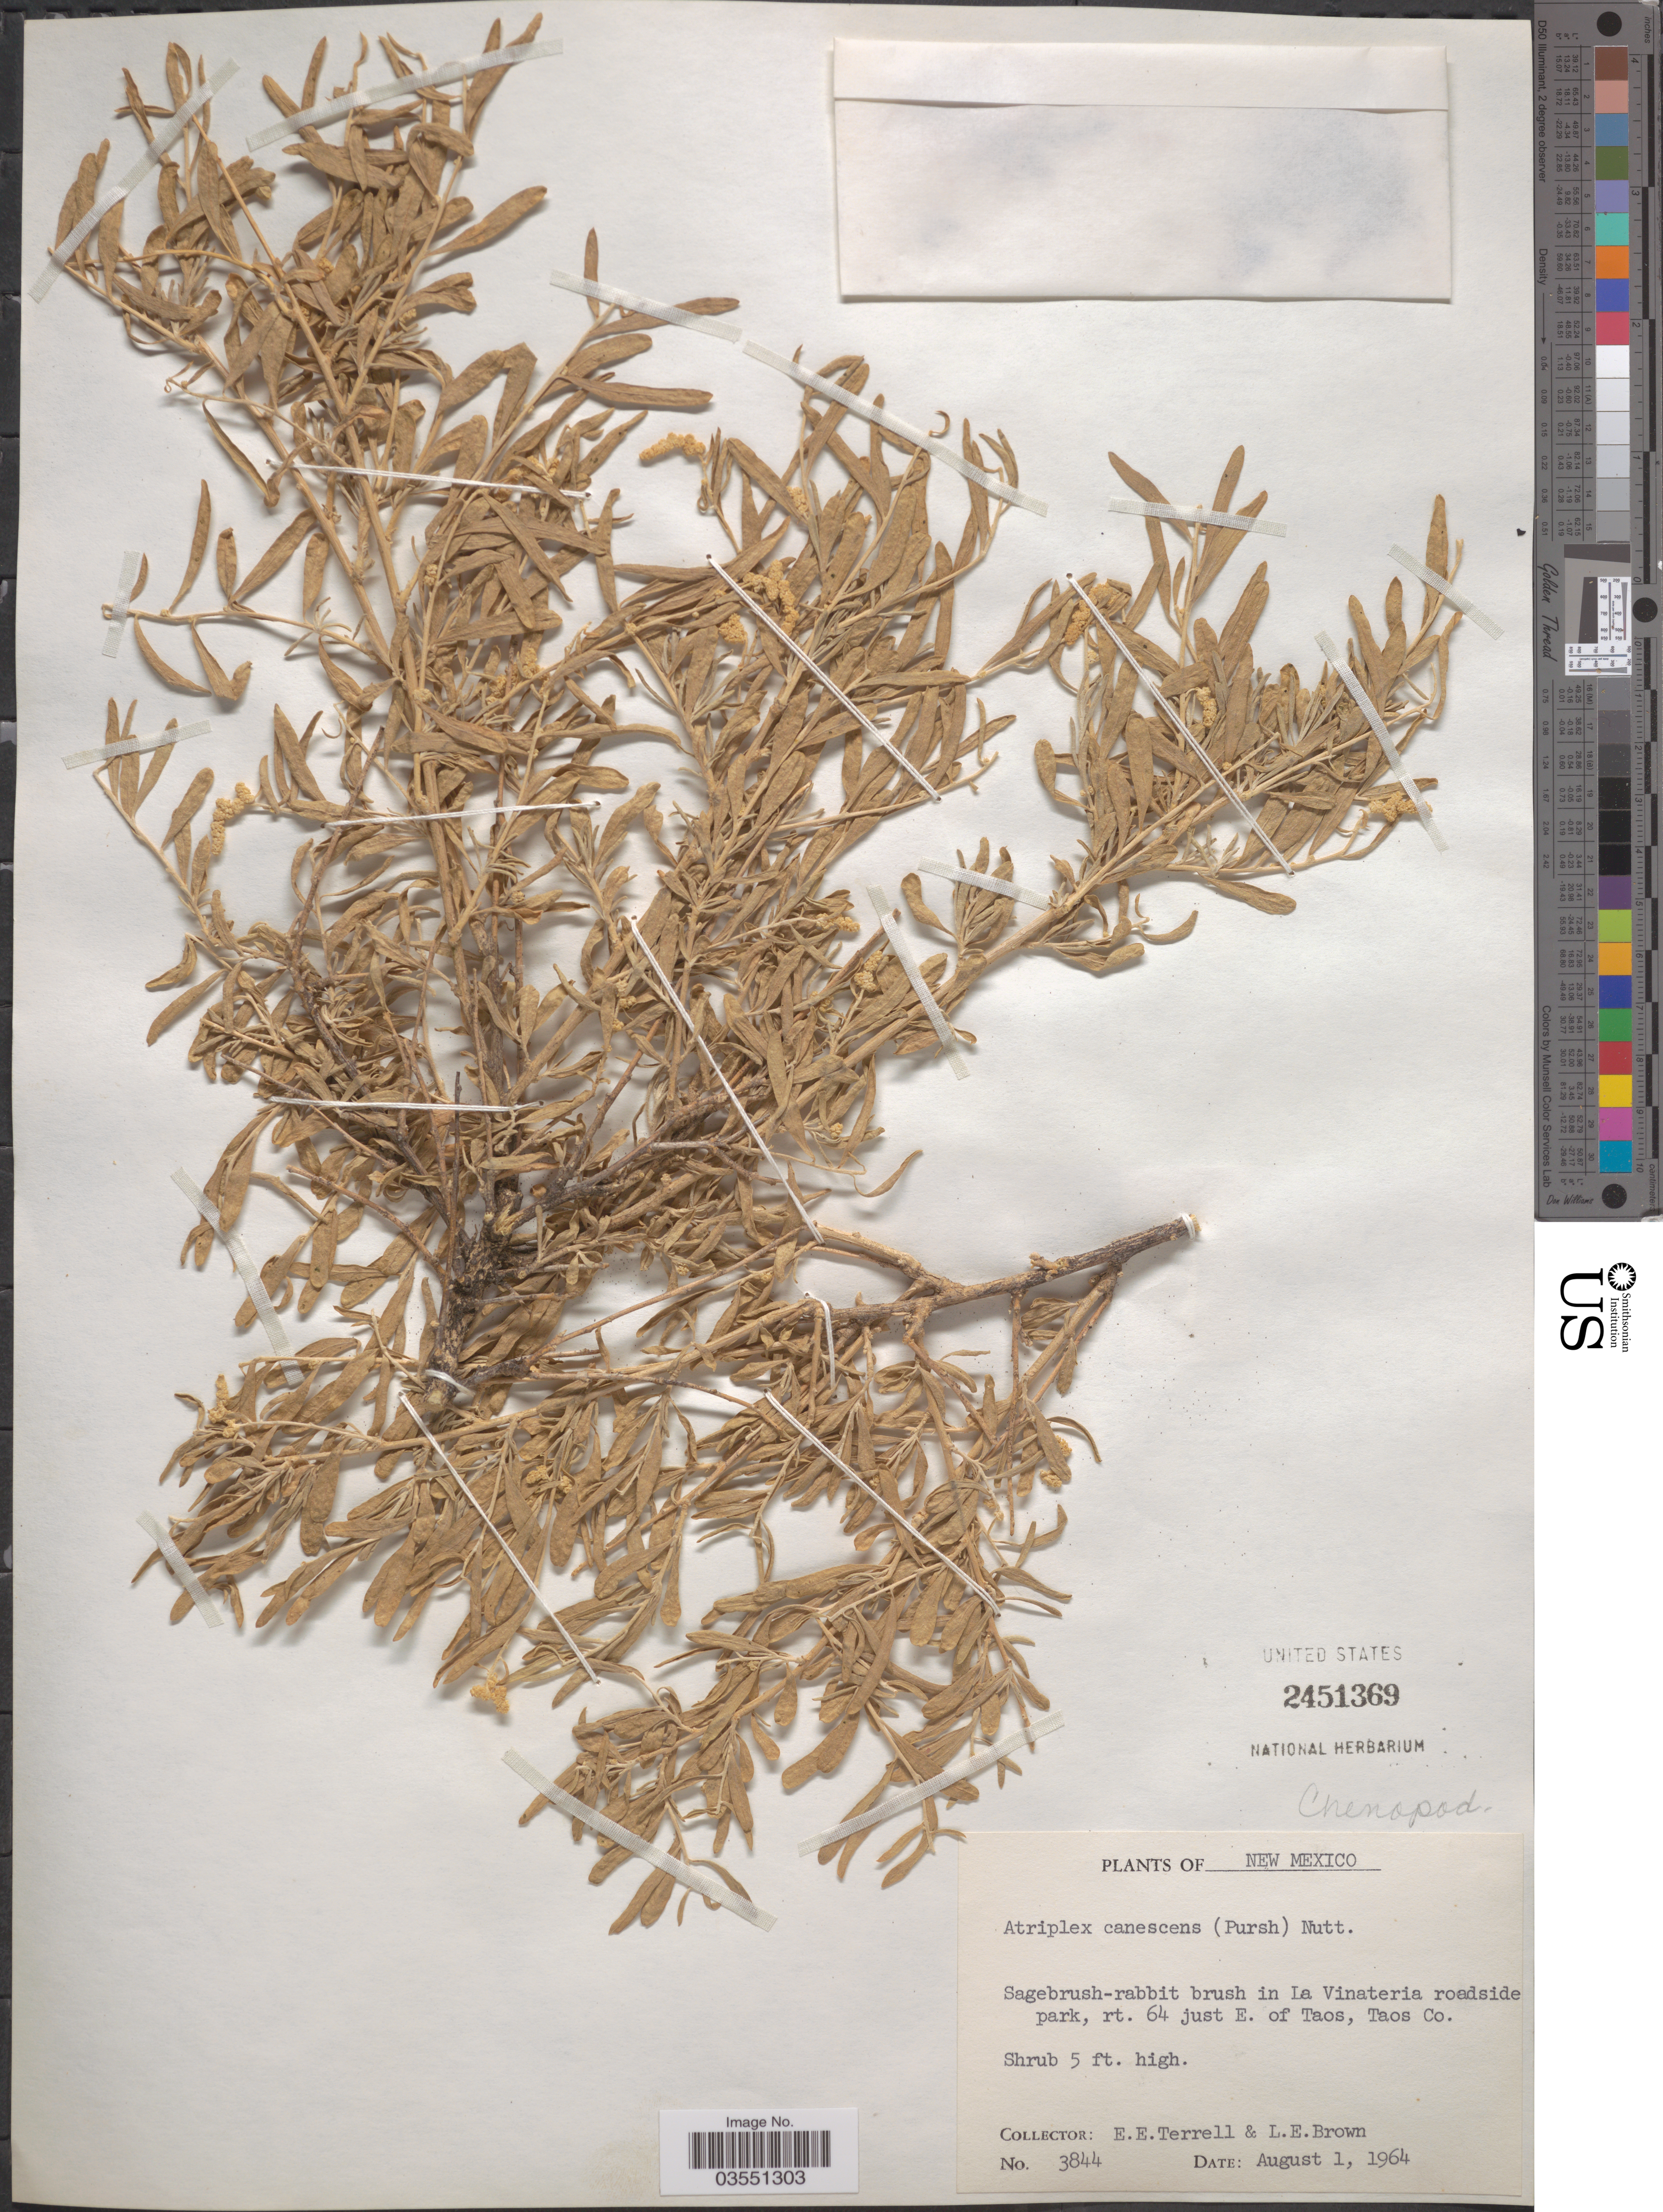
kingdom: Plantae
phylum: Tracheophyta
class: Magnoliopsida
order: Caryophyllales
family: Amaranthaceae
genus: Atriplex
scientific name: Atriplex canescens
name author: (Pursh) Nutt.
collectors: E. E. Terrell & L. E. Brown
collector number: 3844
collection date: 1964-08-01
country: United States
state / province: New Mexico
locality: Sagebrush-rabbit brush in La Vinateria roadside park, rt. 64 just E. of Taos, Taos Co.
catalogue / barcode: US 2451369